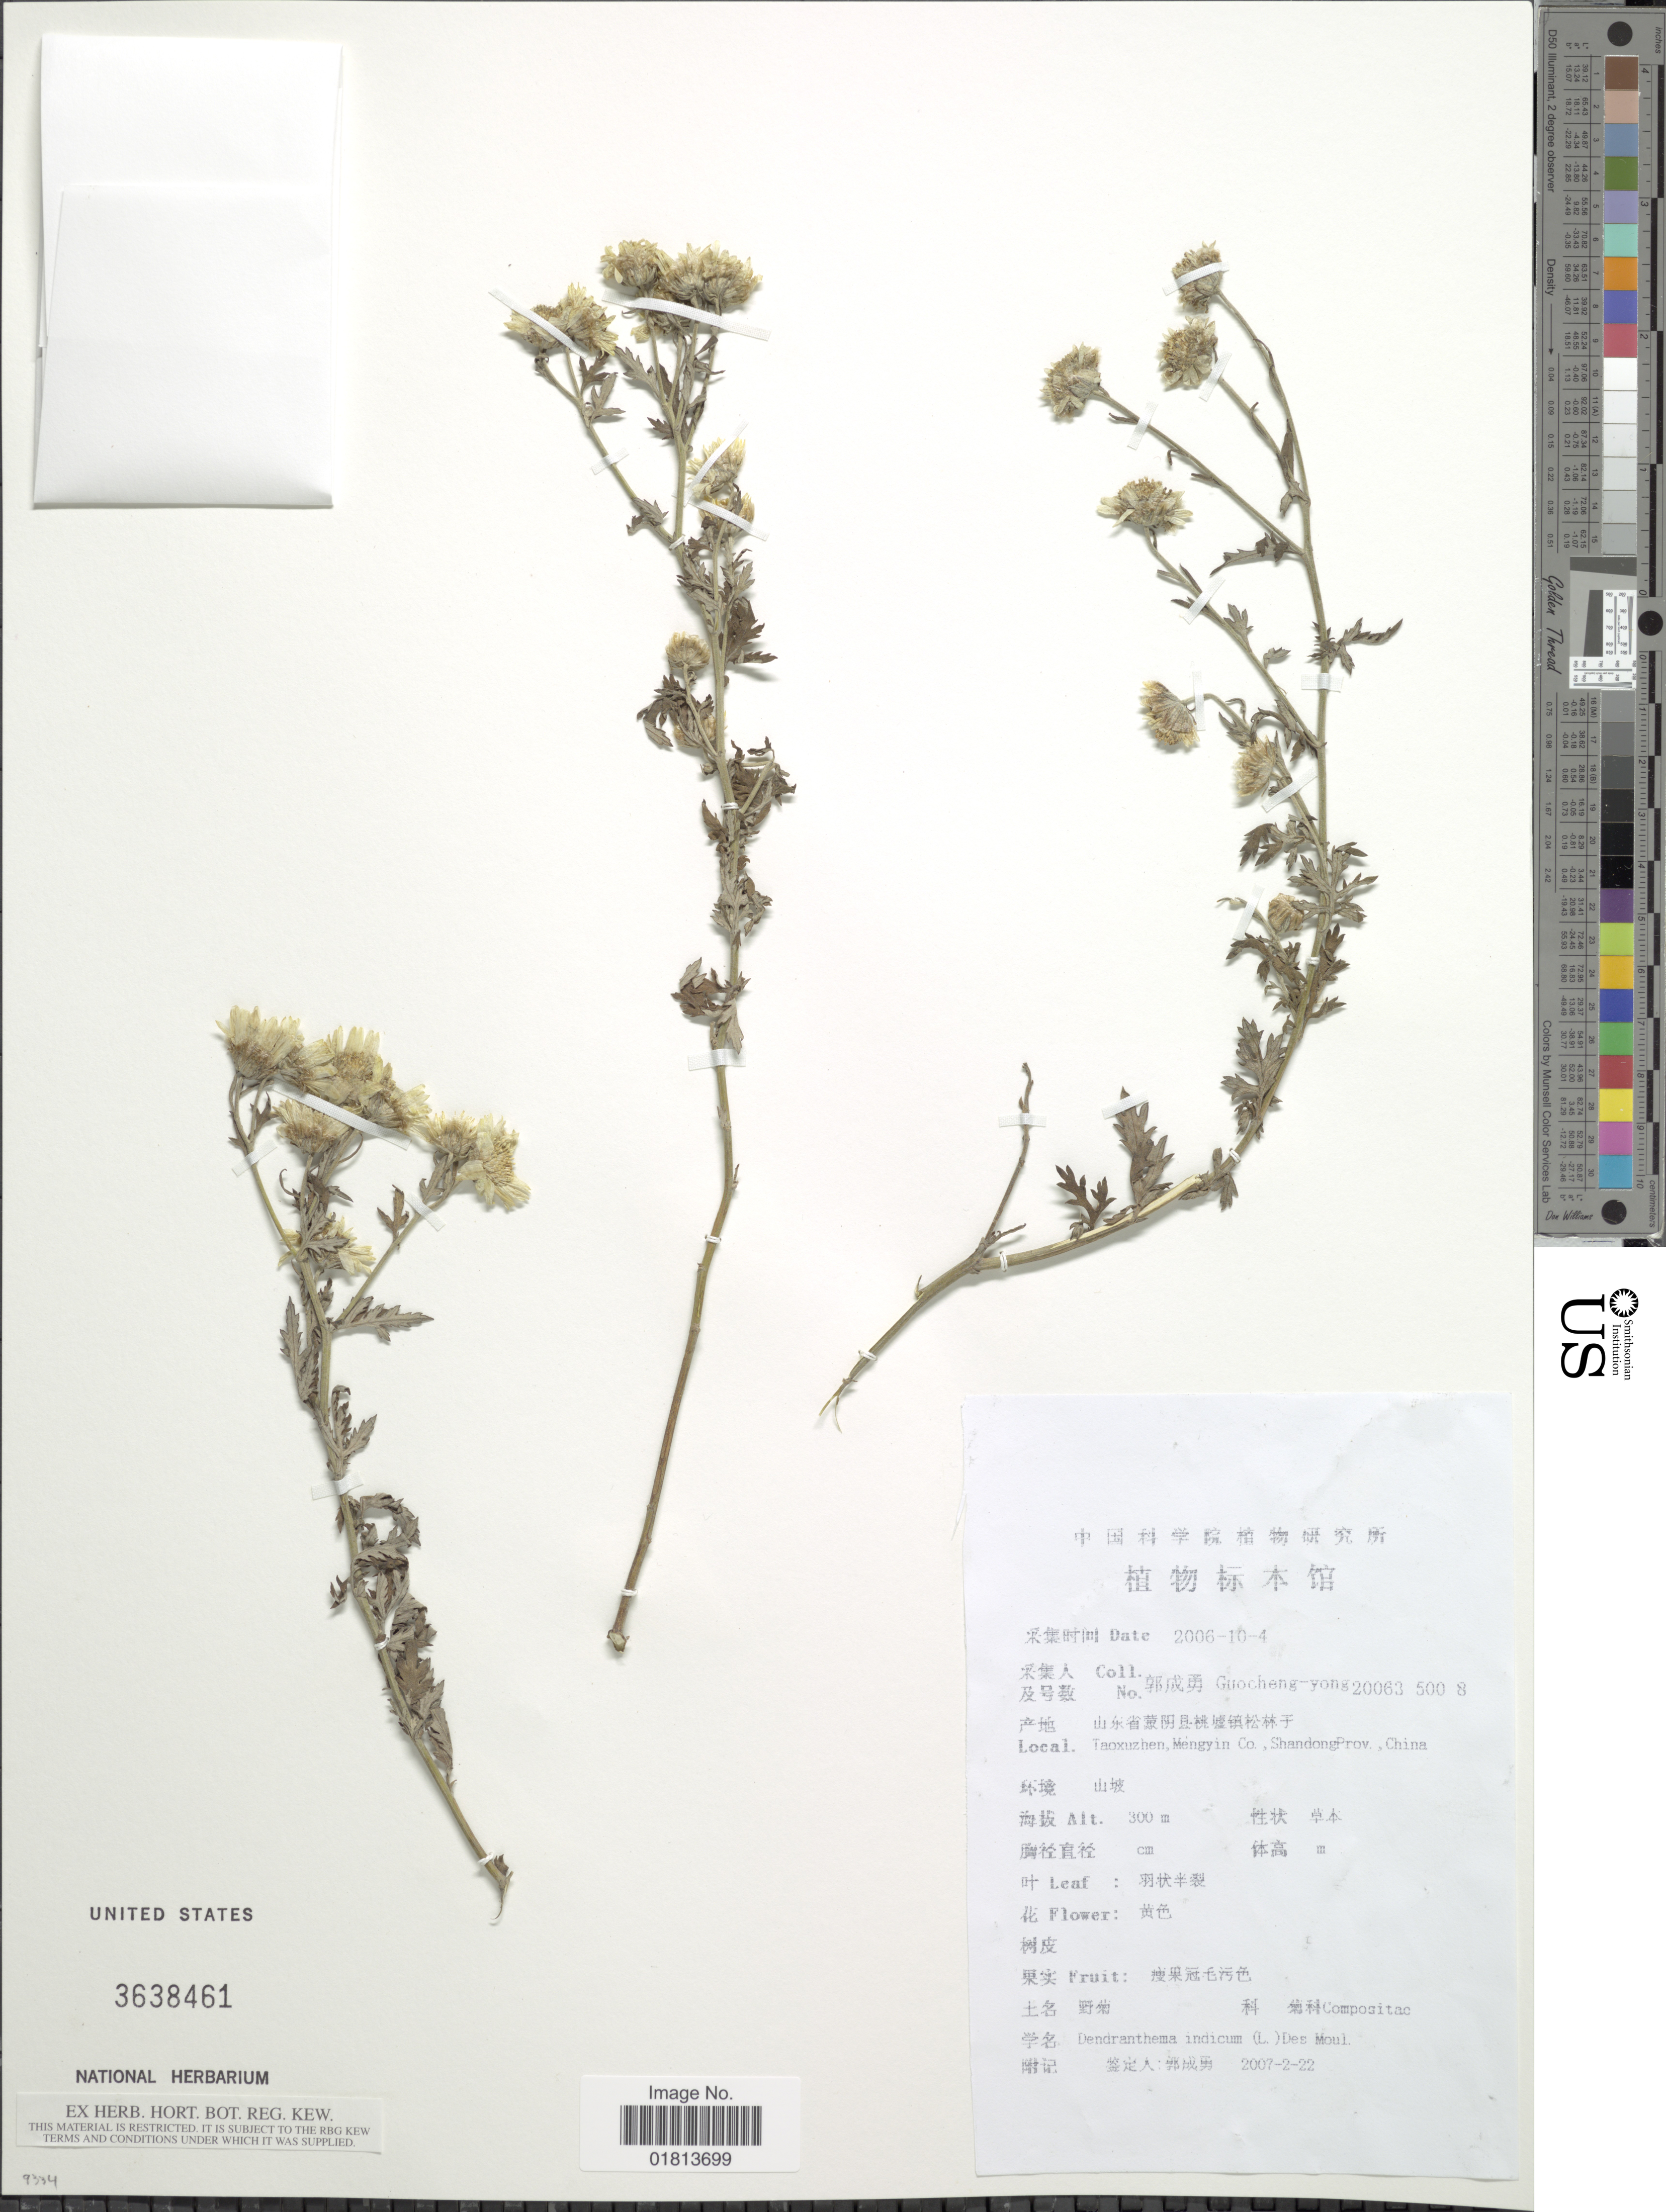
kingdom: Plantae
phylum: Tracheophyta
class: Magnoliopsida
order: Asterales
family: Asteraceae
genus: Dendranthema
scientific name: Dendranthema indicum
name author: (L.) Des Moul.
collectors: Guo cheng-yong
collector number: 200635008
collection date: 2006-10-04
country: China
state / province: Shandong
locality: Taoxuzhen, Mengyin Co., Shandong Pzrov., China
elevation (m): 300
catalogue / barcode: US 3638461